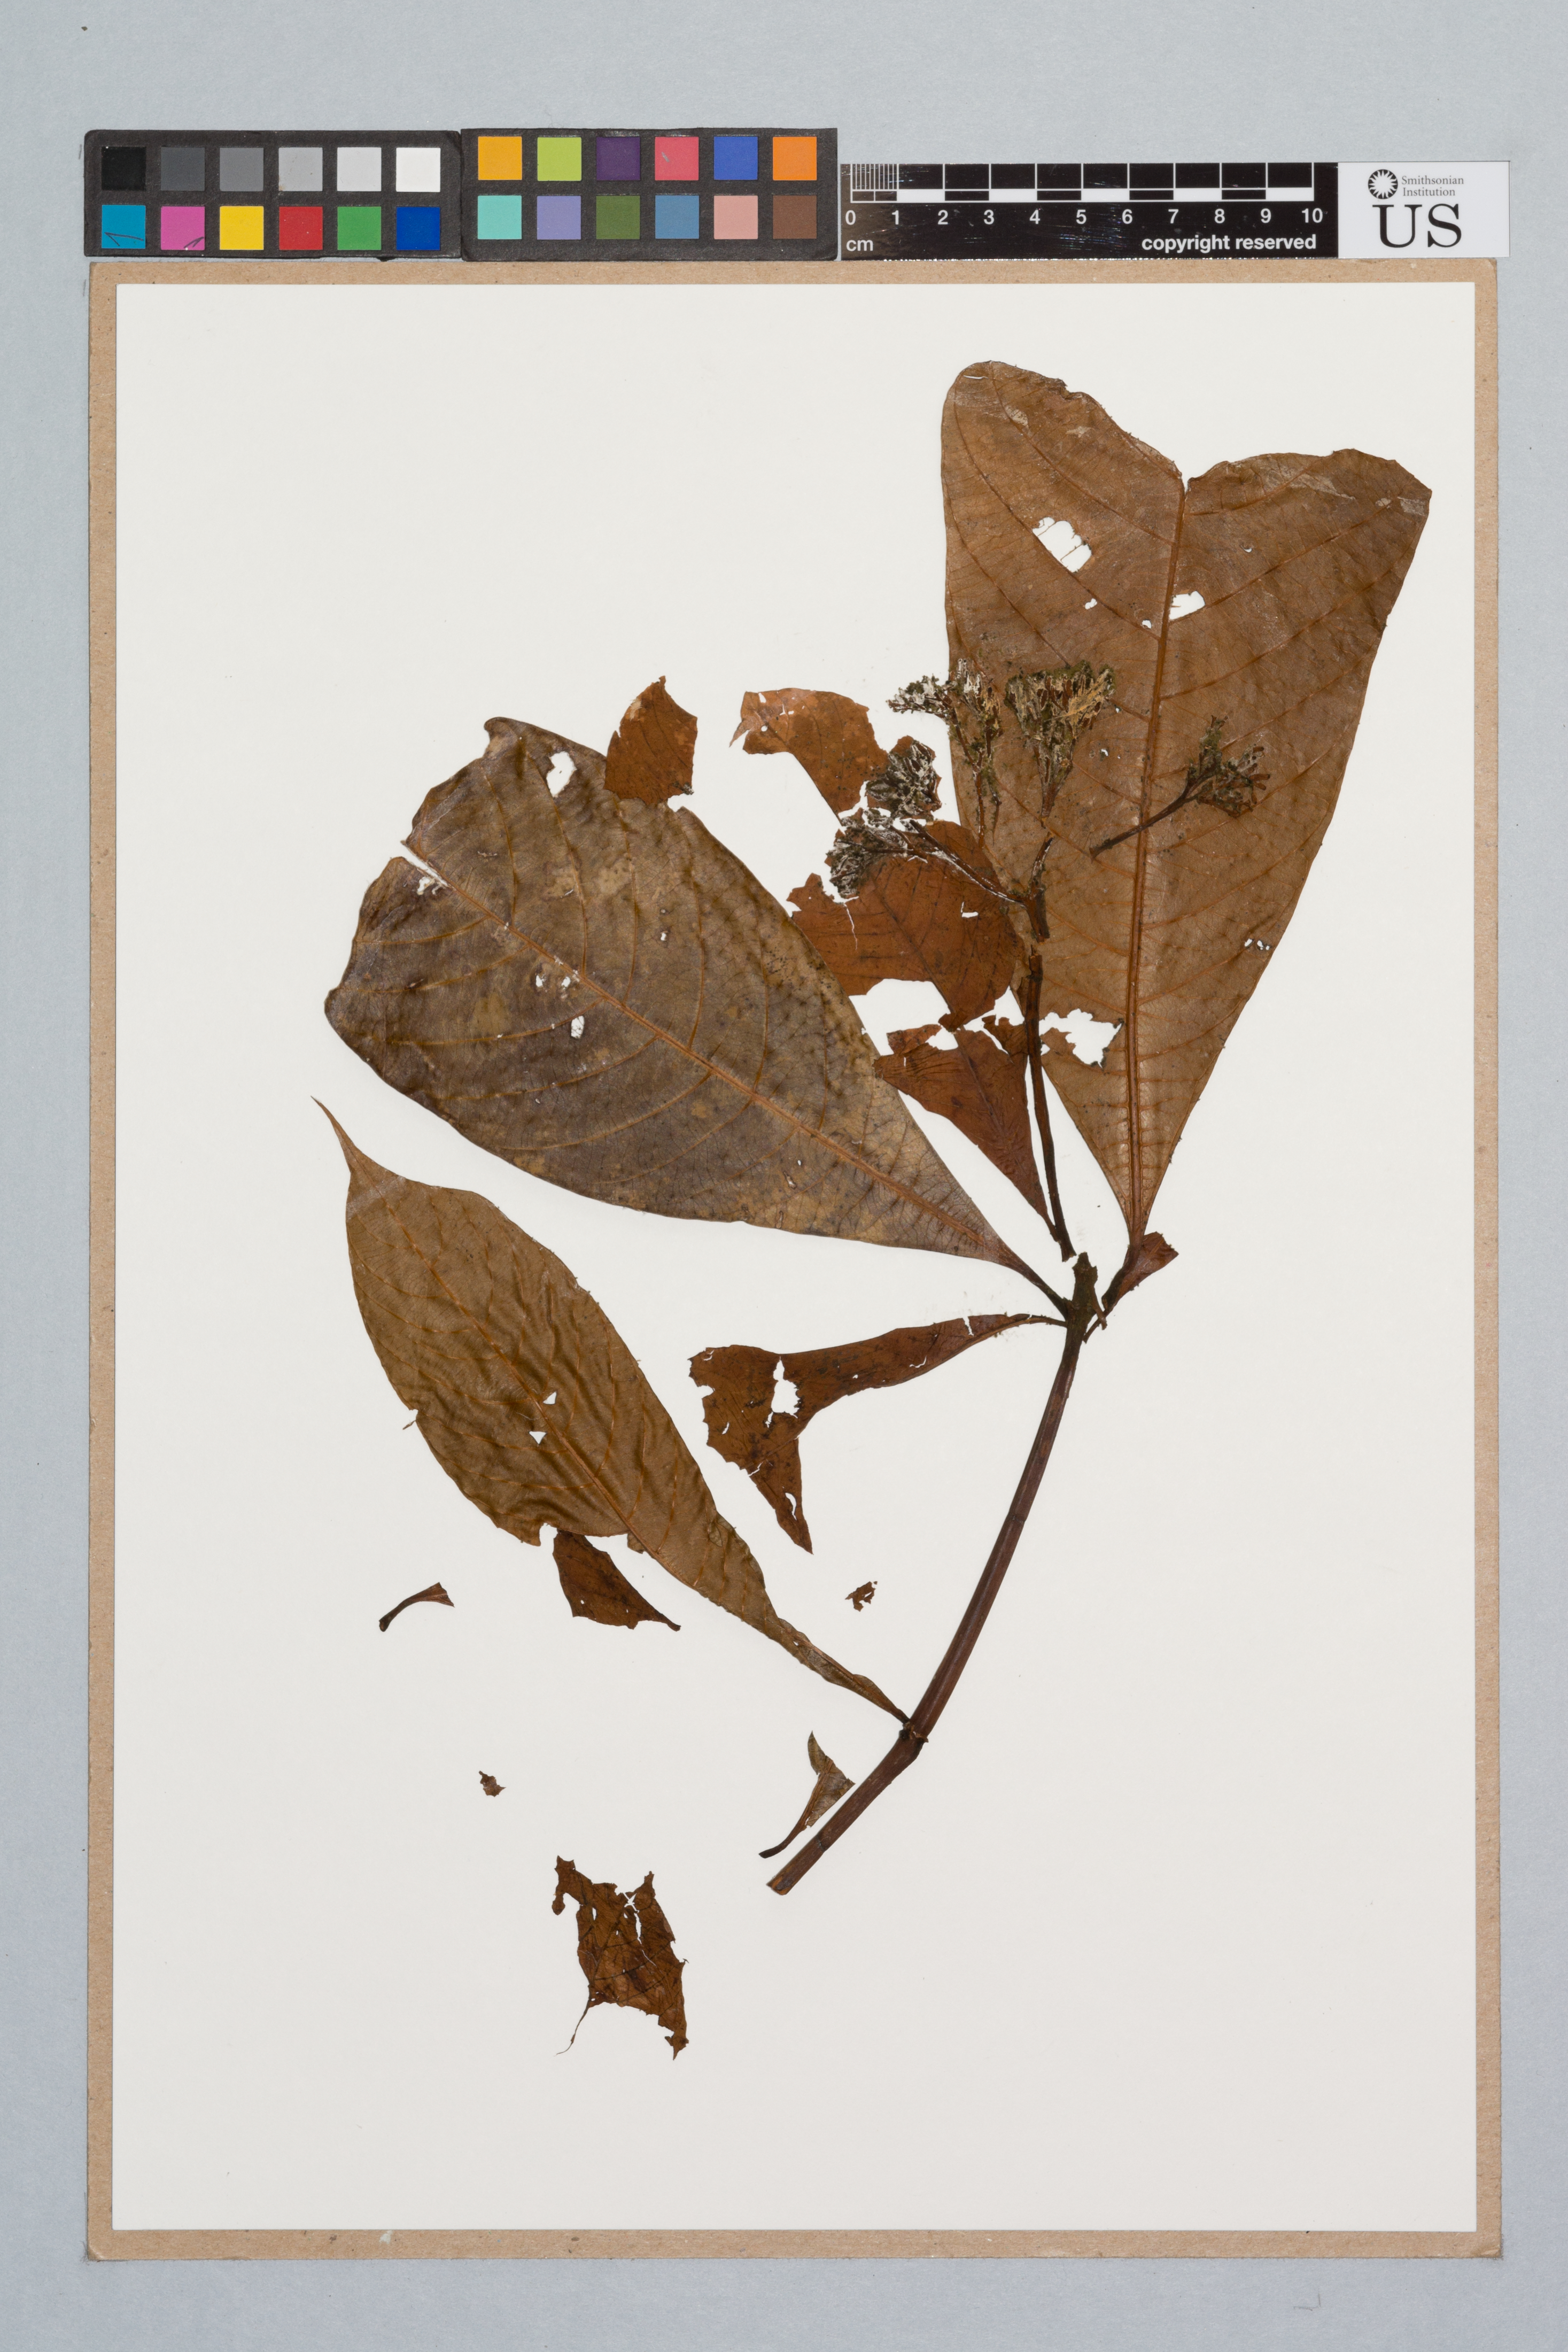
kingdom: Plantae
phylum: Tracheophyta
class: Magnoliopsida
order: Gentianales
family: Rubiaceae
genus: Palicourea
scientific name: Palicourea corymbifera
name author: (Müll. Arg.) Standl.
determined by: Taylor, Charlotte M.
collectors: H. D. Clarke, R. Williams & C. Perry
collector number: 7906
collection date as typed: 25 August 1999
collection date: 1999-08-25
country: Guyana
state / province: U. Takutu-U. Essequibo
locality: South Kassikaityu R., transect from S. Kassikaityu R. to Wassarai Mts., 0-0.1 km S of river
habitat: Poorly drained forest on gray sandy clay, with Catostemma, Euterpe & Oenocarpus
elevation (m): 240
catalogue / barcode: US 3440816